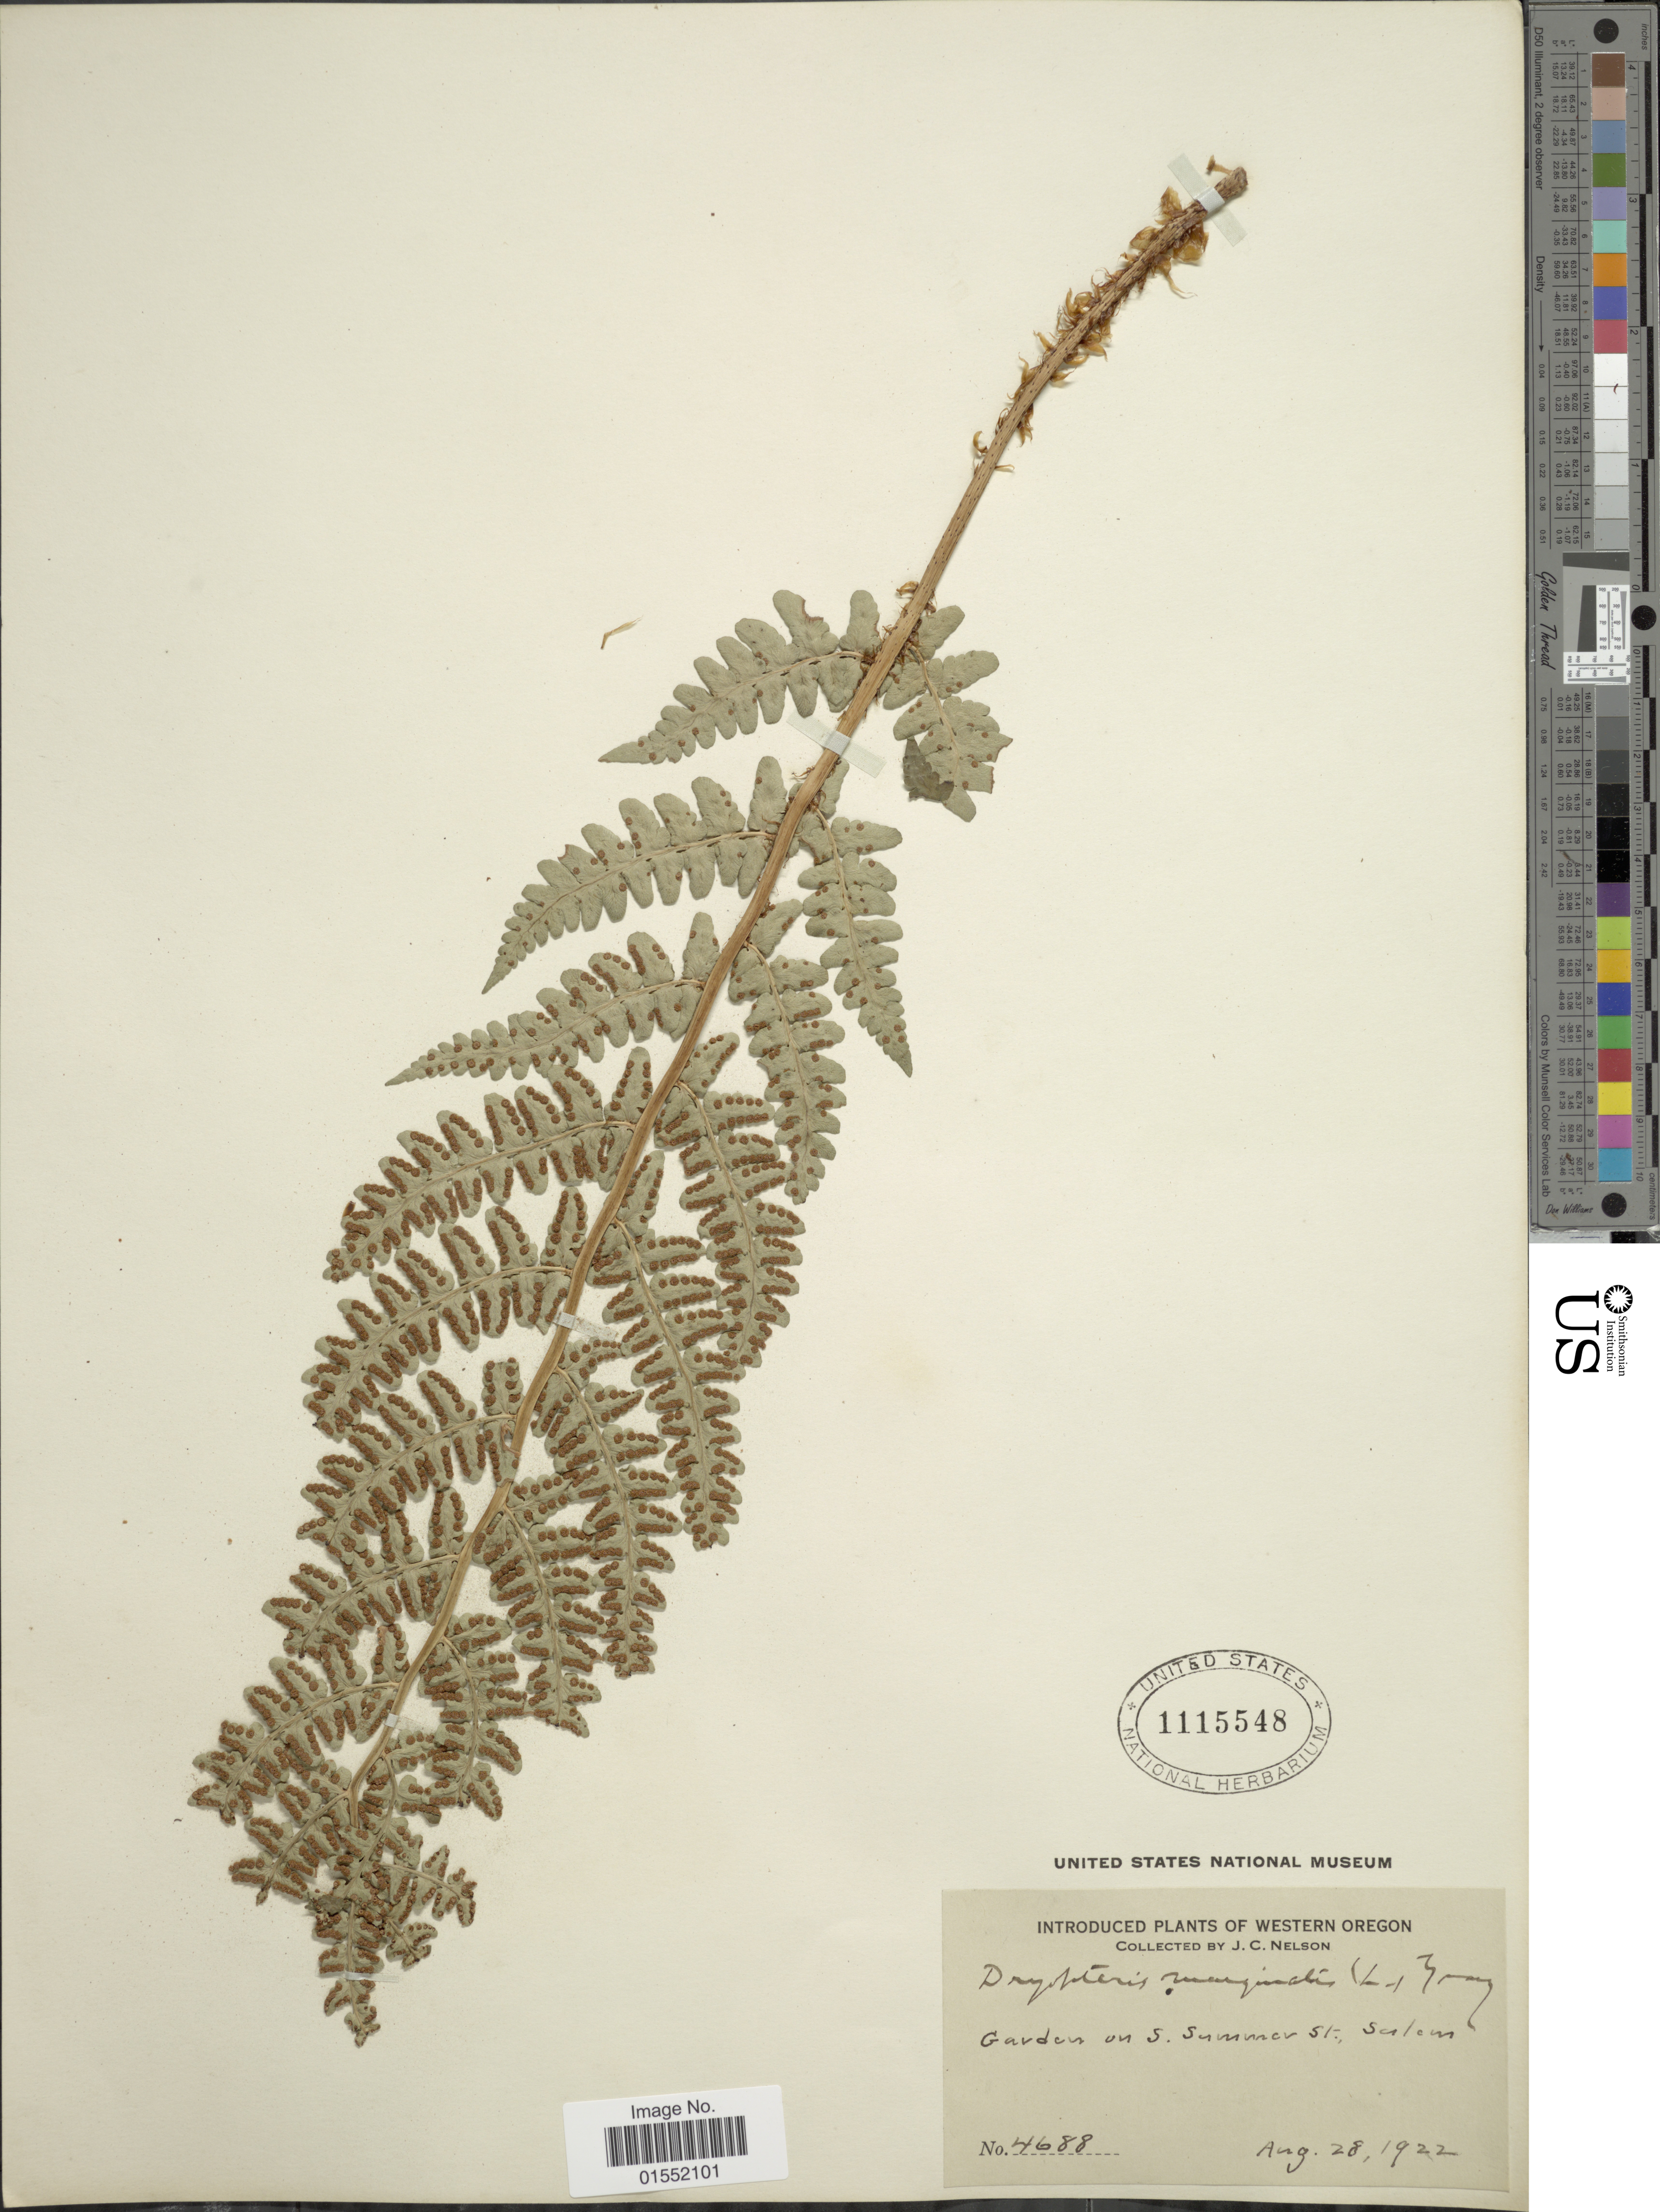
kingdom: Plantae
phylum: Tracheophyta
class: Polypodiopsida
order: Polypodiales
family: Dryopteridaceae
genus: Dryopteris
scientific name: Dryopteris marginalis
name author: (L.) A. Gray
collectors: J. C. Nelson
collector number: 4688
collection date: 1922-08-28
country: United States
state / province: Oregon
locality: Western Oregon, Garden on S. Summer St., Salem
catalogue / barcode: US 1115548